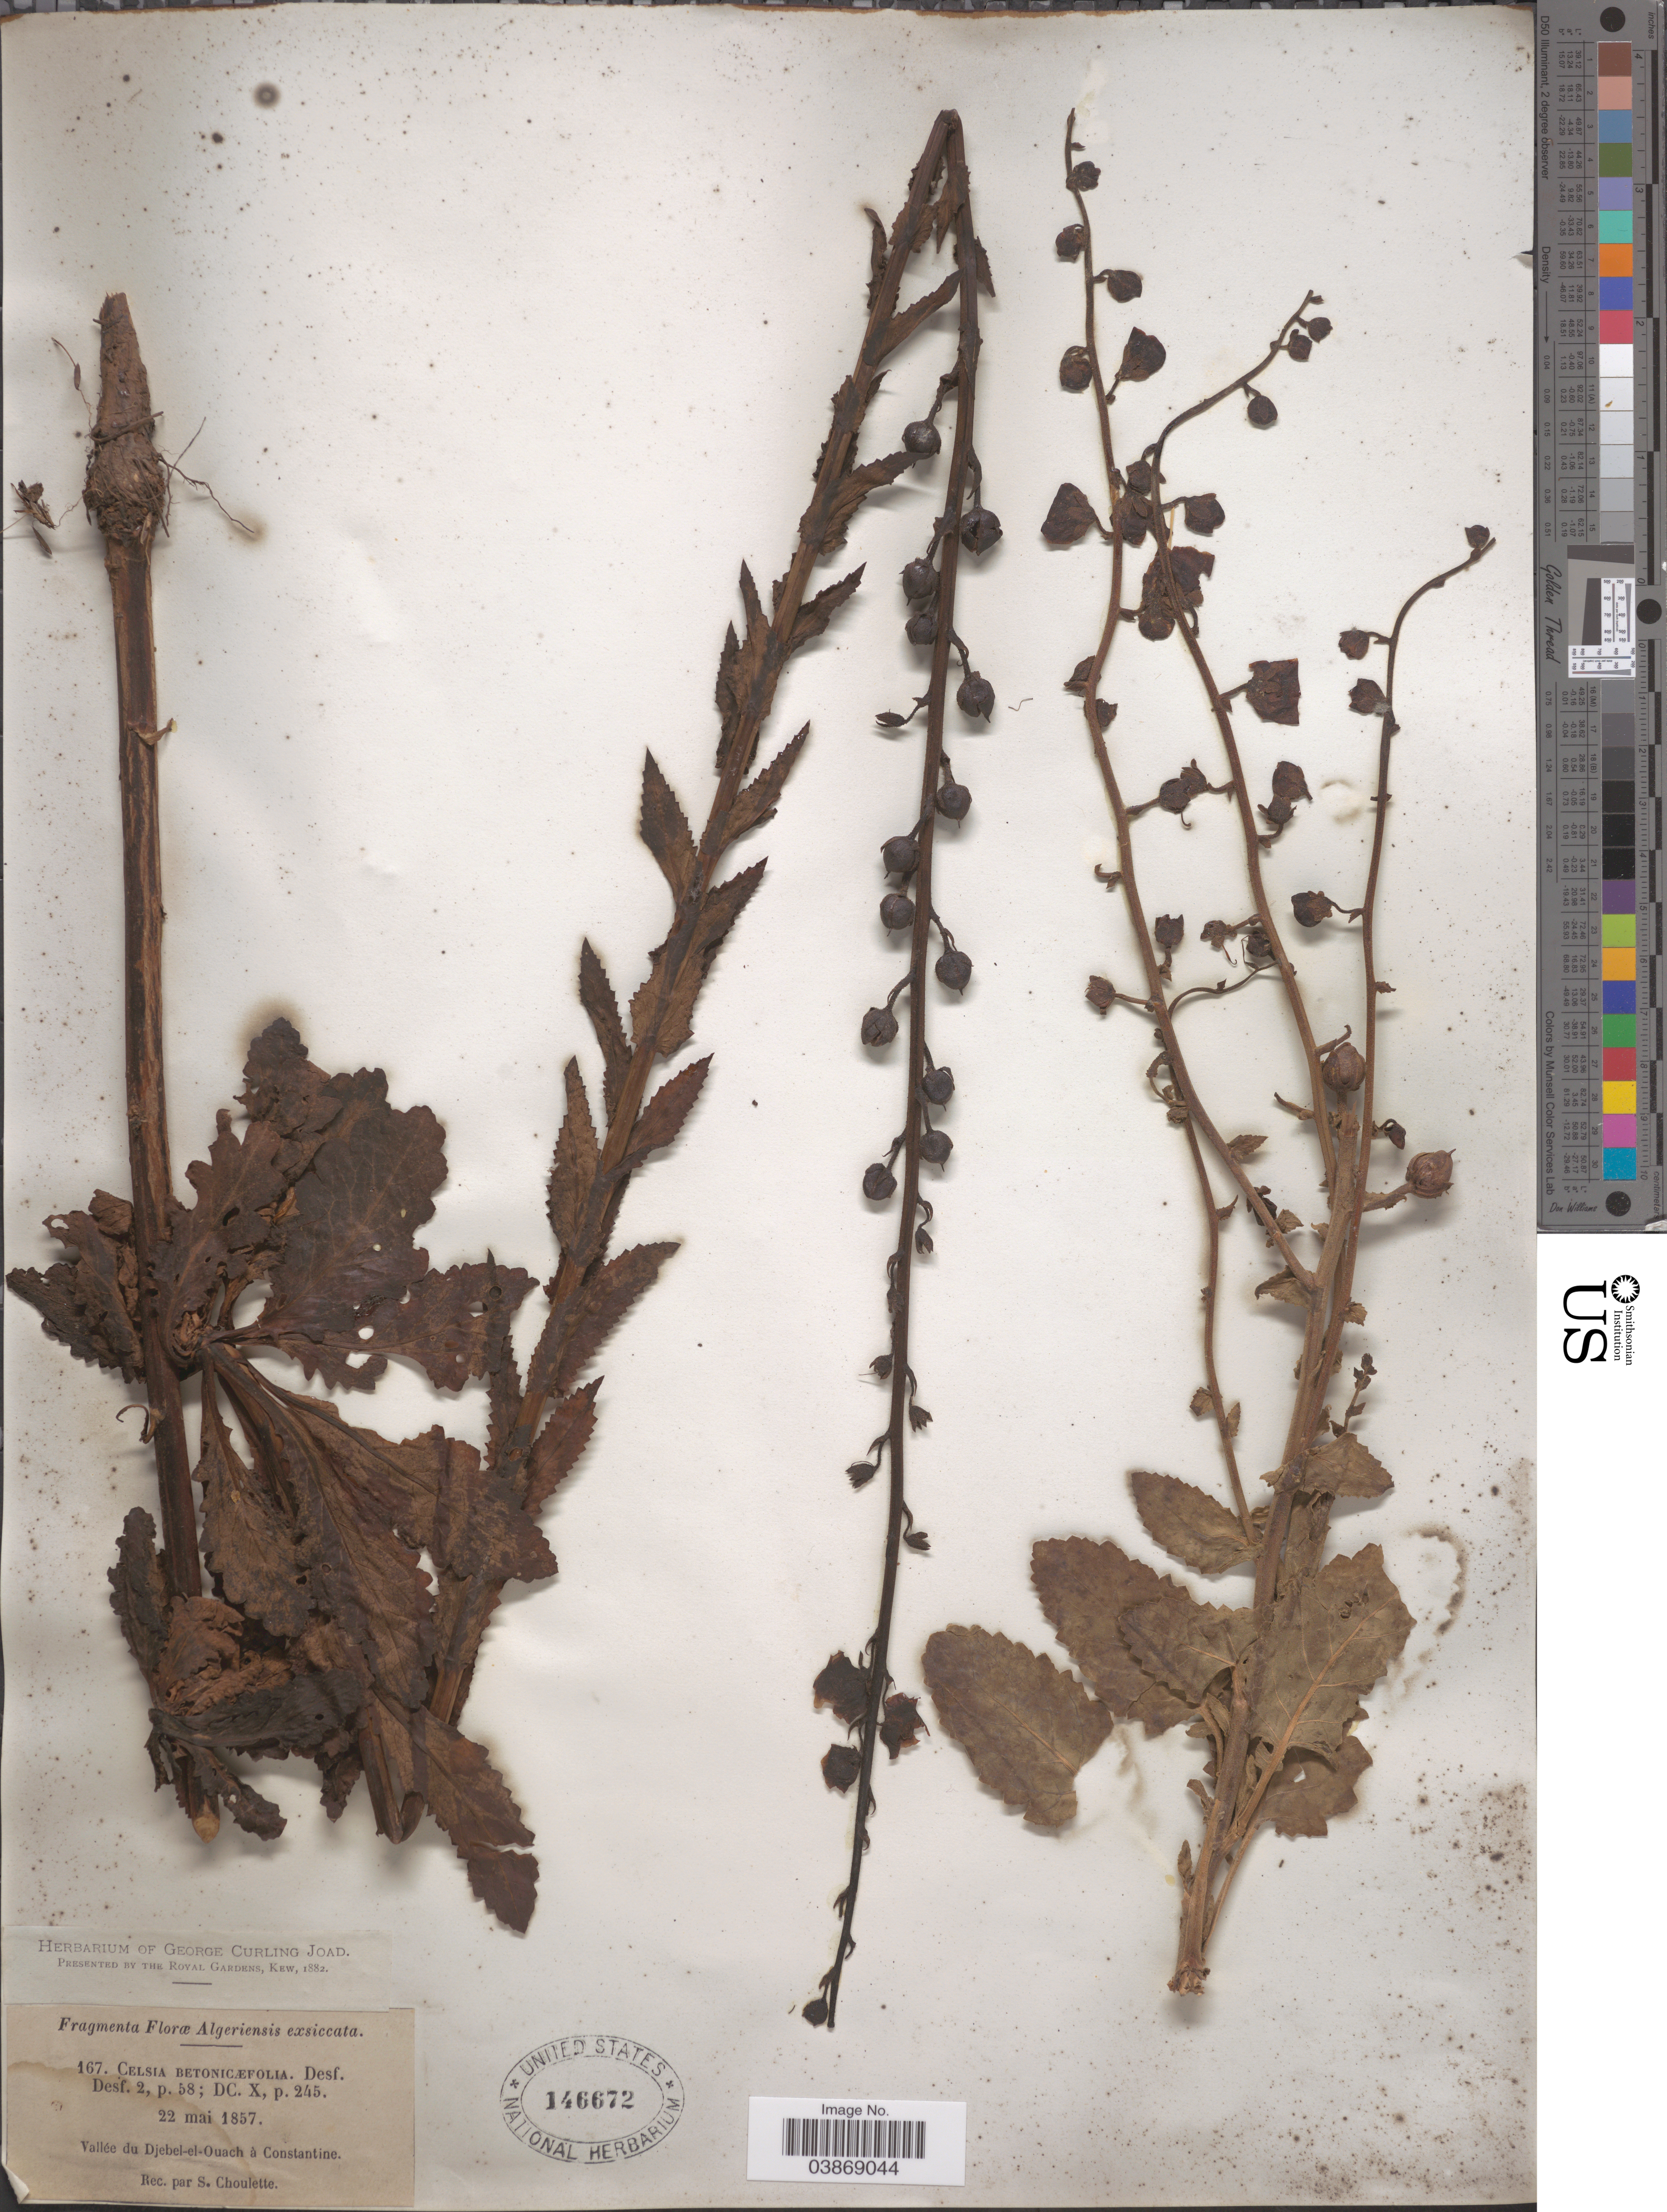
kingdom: Plantae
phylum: Tracheophyta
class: Magnoliopsida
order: Lamiales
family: Scrophulariaceae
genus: Celsia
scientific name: Celsia betonicifolia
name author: Desf.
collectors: S. Choulette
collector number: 167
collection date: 1857-05-22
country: Algeria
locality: Algeriensis exsiccata. Vallée du Djebel-el-Ouach à Constantine.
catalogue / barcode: US 146672